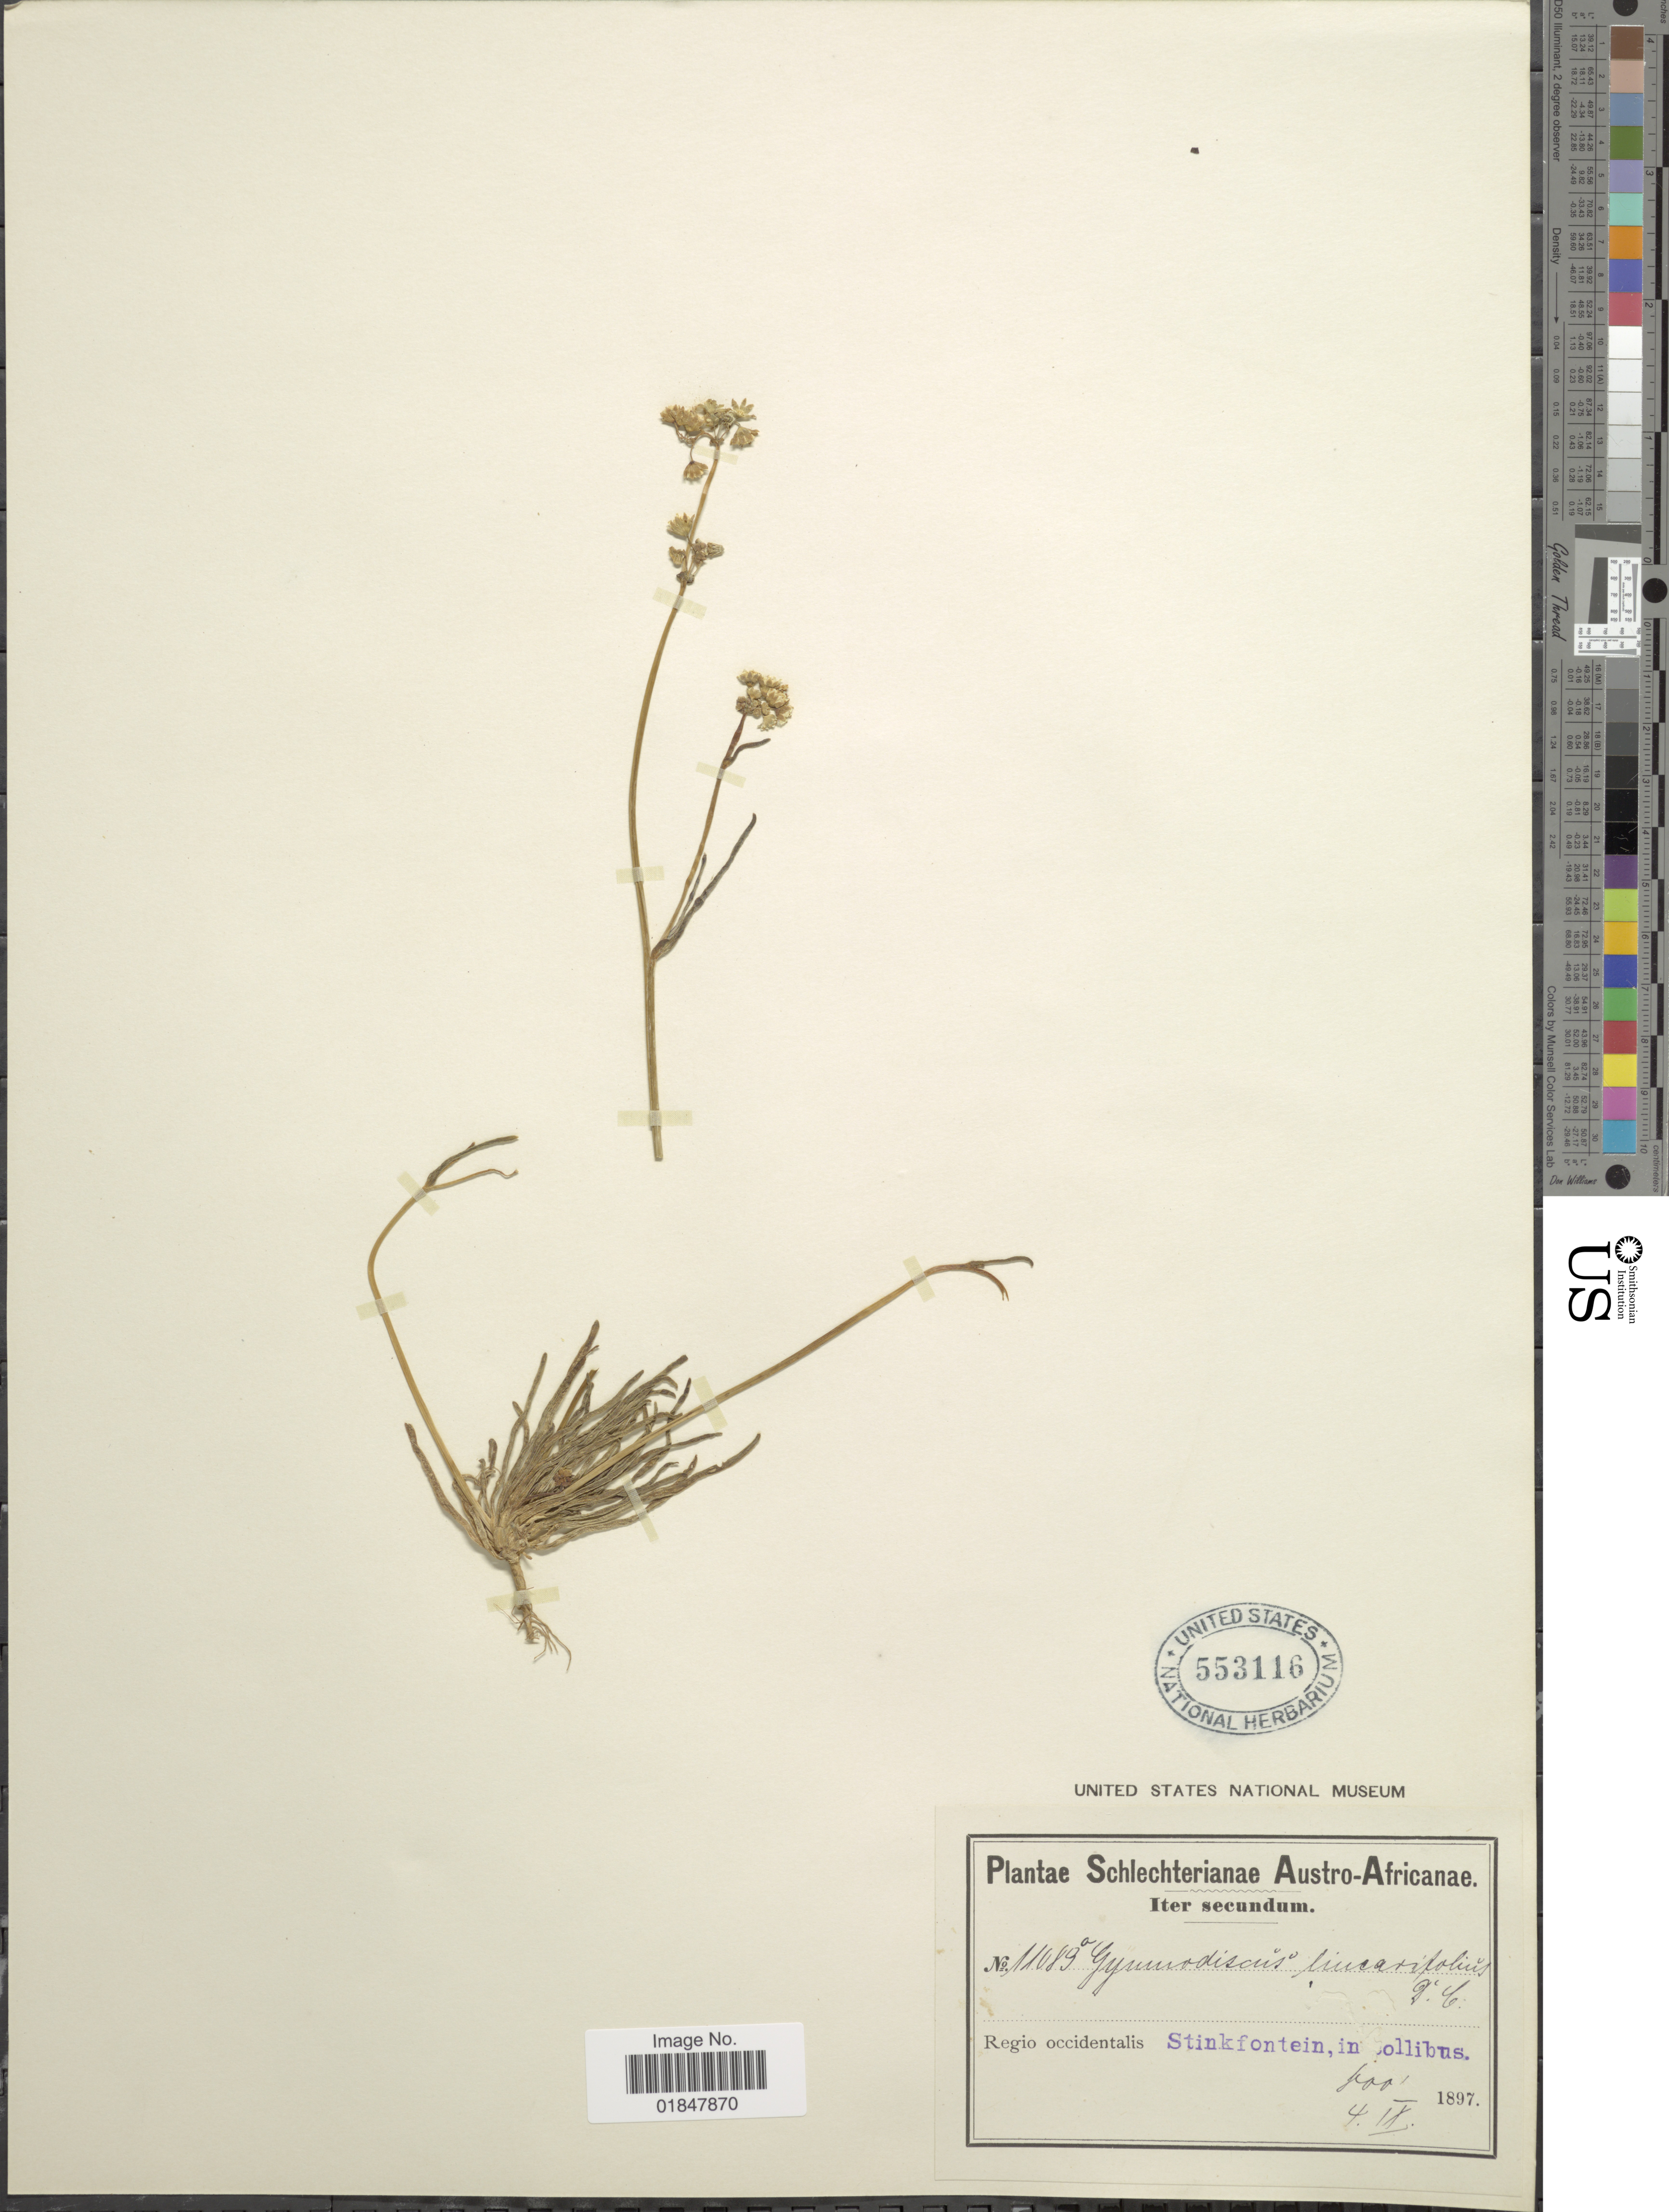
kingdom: Plantae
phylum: Tracheophyta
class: Magnoliopsida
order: Asterales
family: Asteraceae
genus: Gymnodiscus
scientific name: Gymnodiscus linearifolius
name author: DC.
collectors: Schlechter, --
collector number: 11089a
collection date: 1897-09-04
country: South Africa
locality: Austro-Africanae, Regio namaquensis, Regio occidentalis, Stinkfontein, in collibus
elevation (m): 122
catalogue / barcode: US 553116